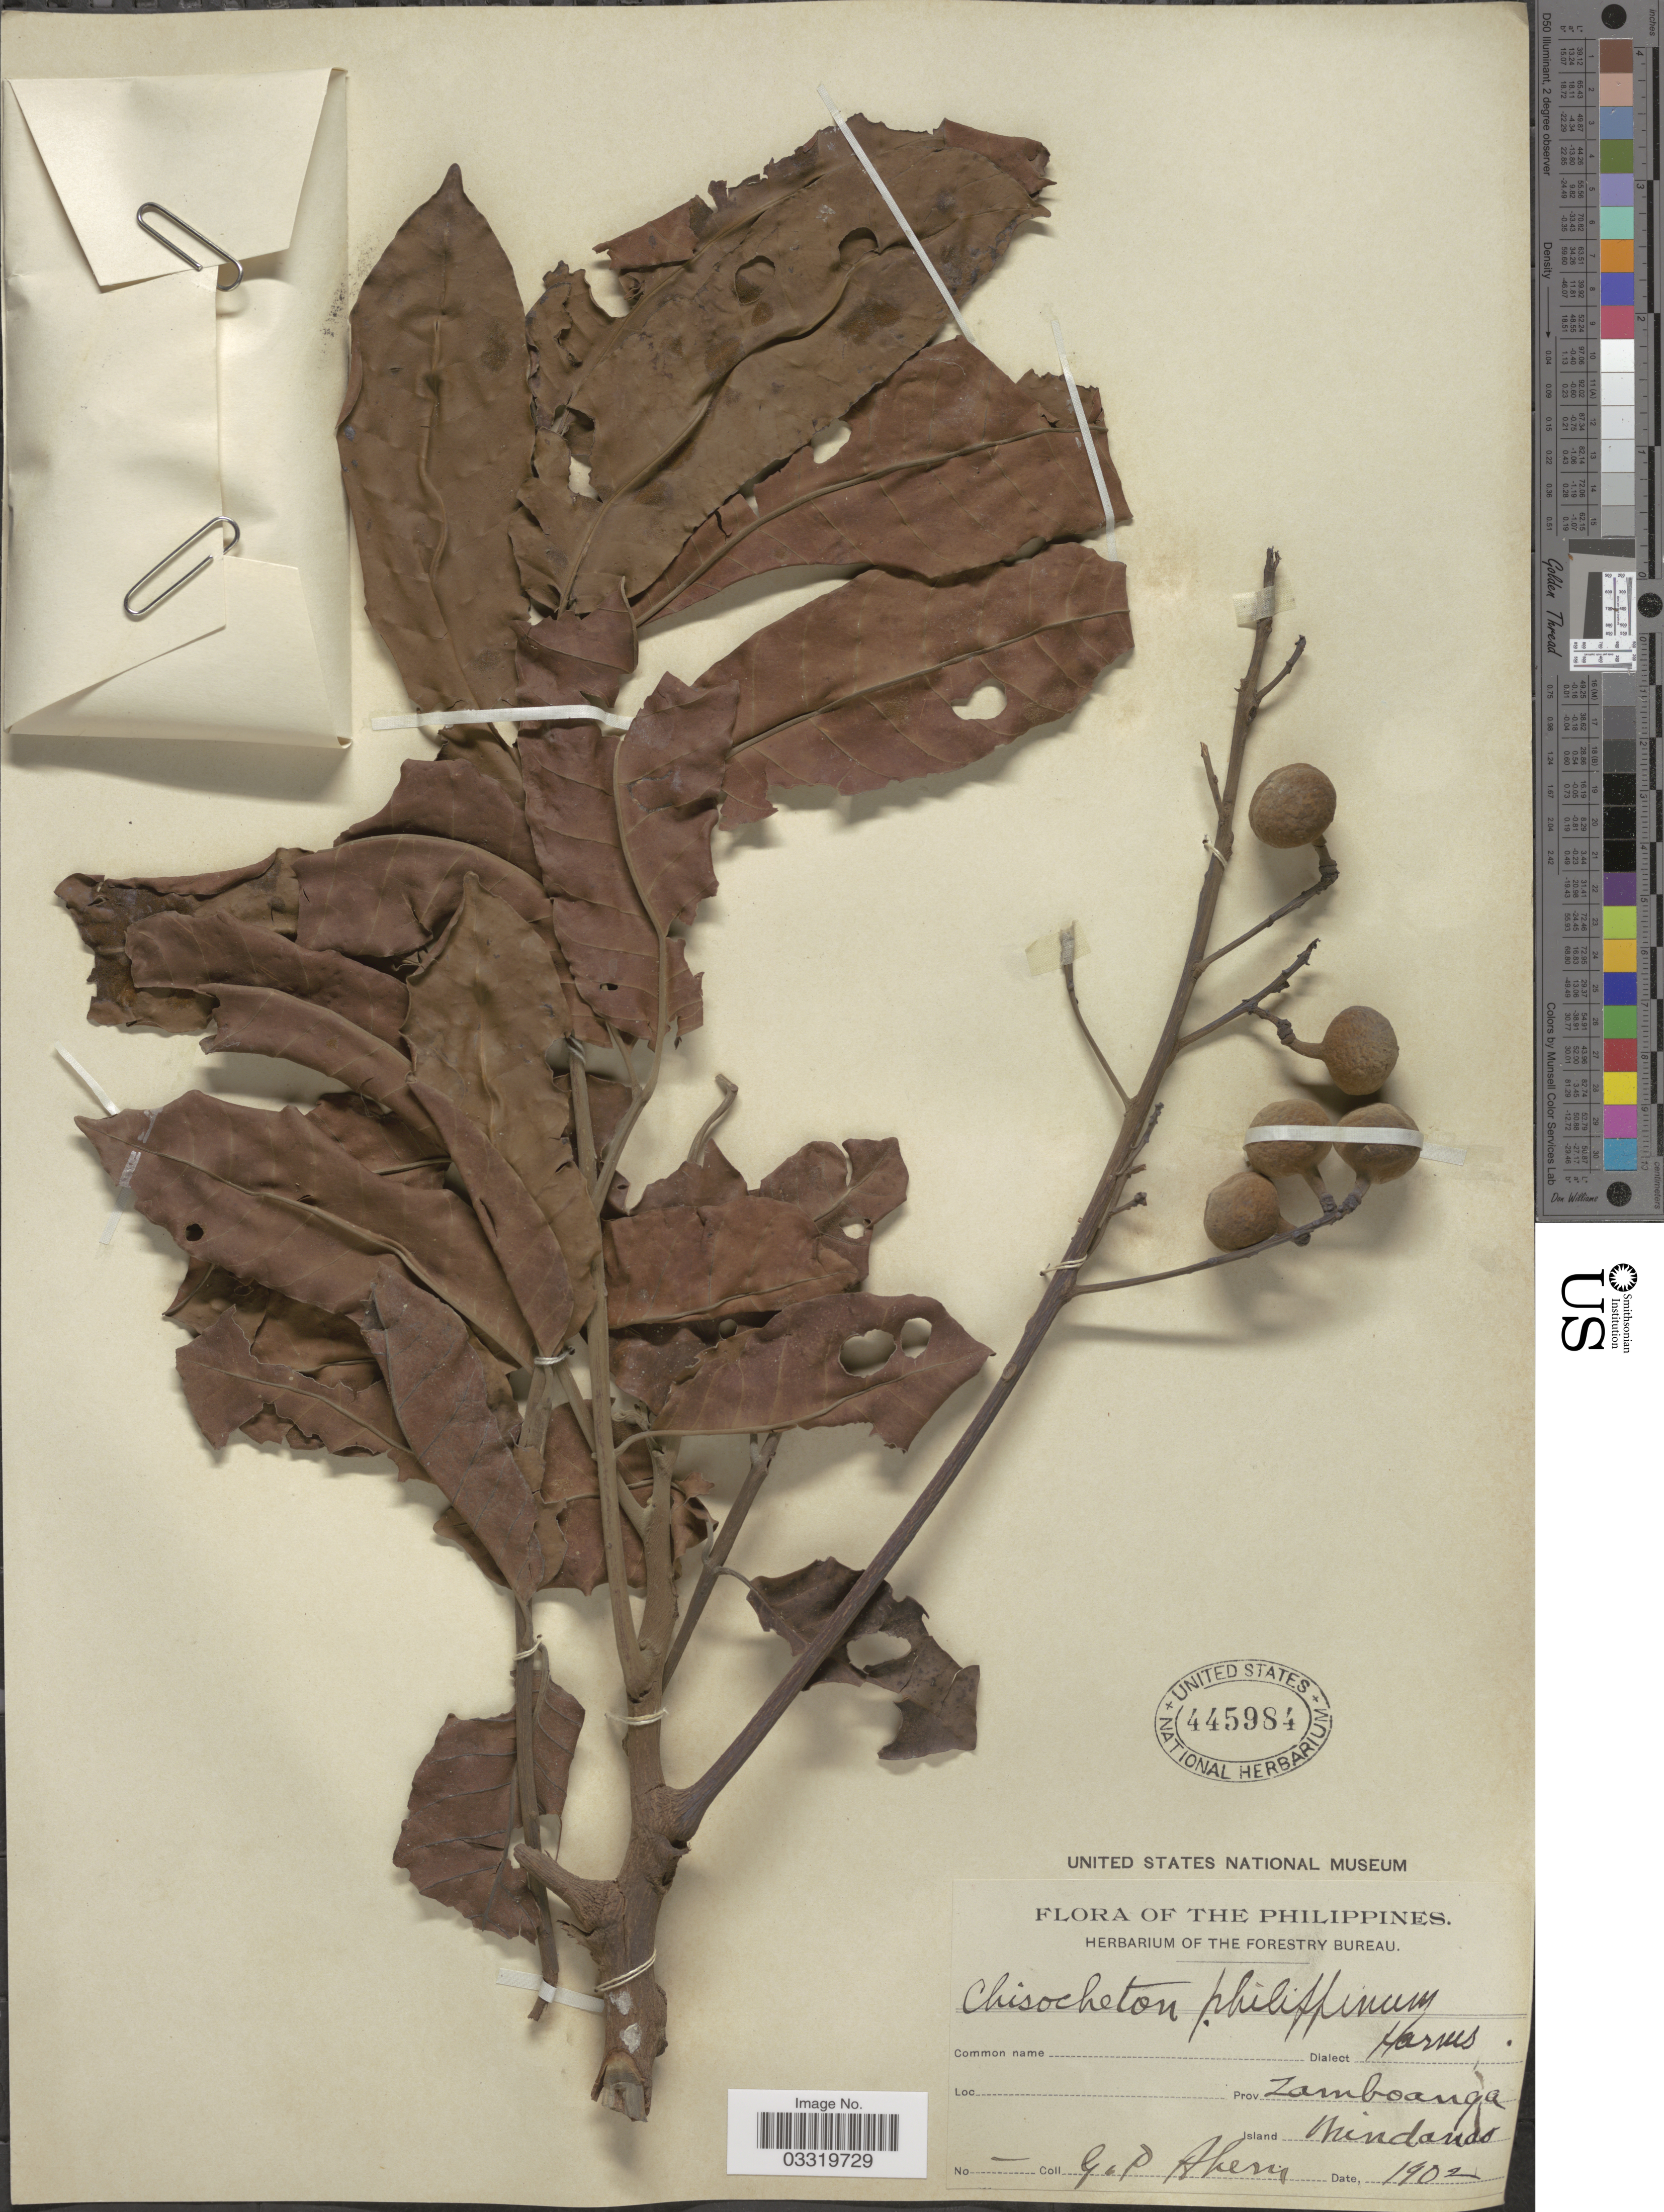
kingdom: Plantae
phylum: Tracheophyta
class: Magnoliopsida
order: Sapindales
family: Meliaceae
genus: Chisocheton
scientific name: Chisocheton pentandrus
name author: (Blanco) Merr.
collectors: G. Ahern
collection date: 1902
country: Philippines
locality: Prov Zamboanga. Island Mindanao.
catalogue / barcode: US 445984